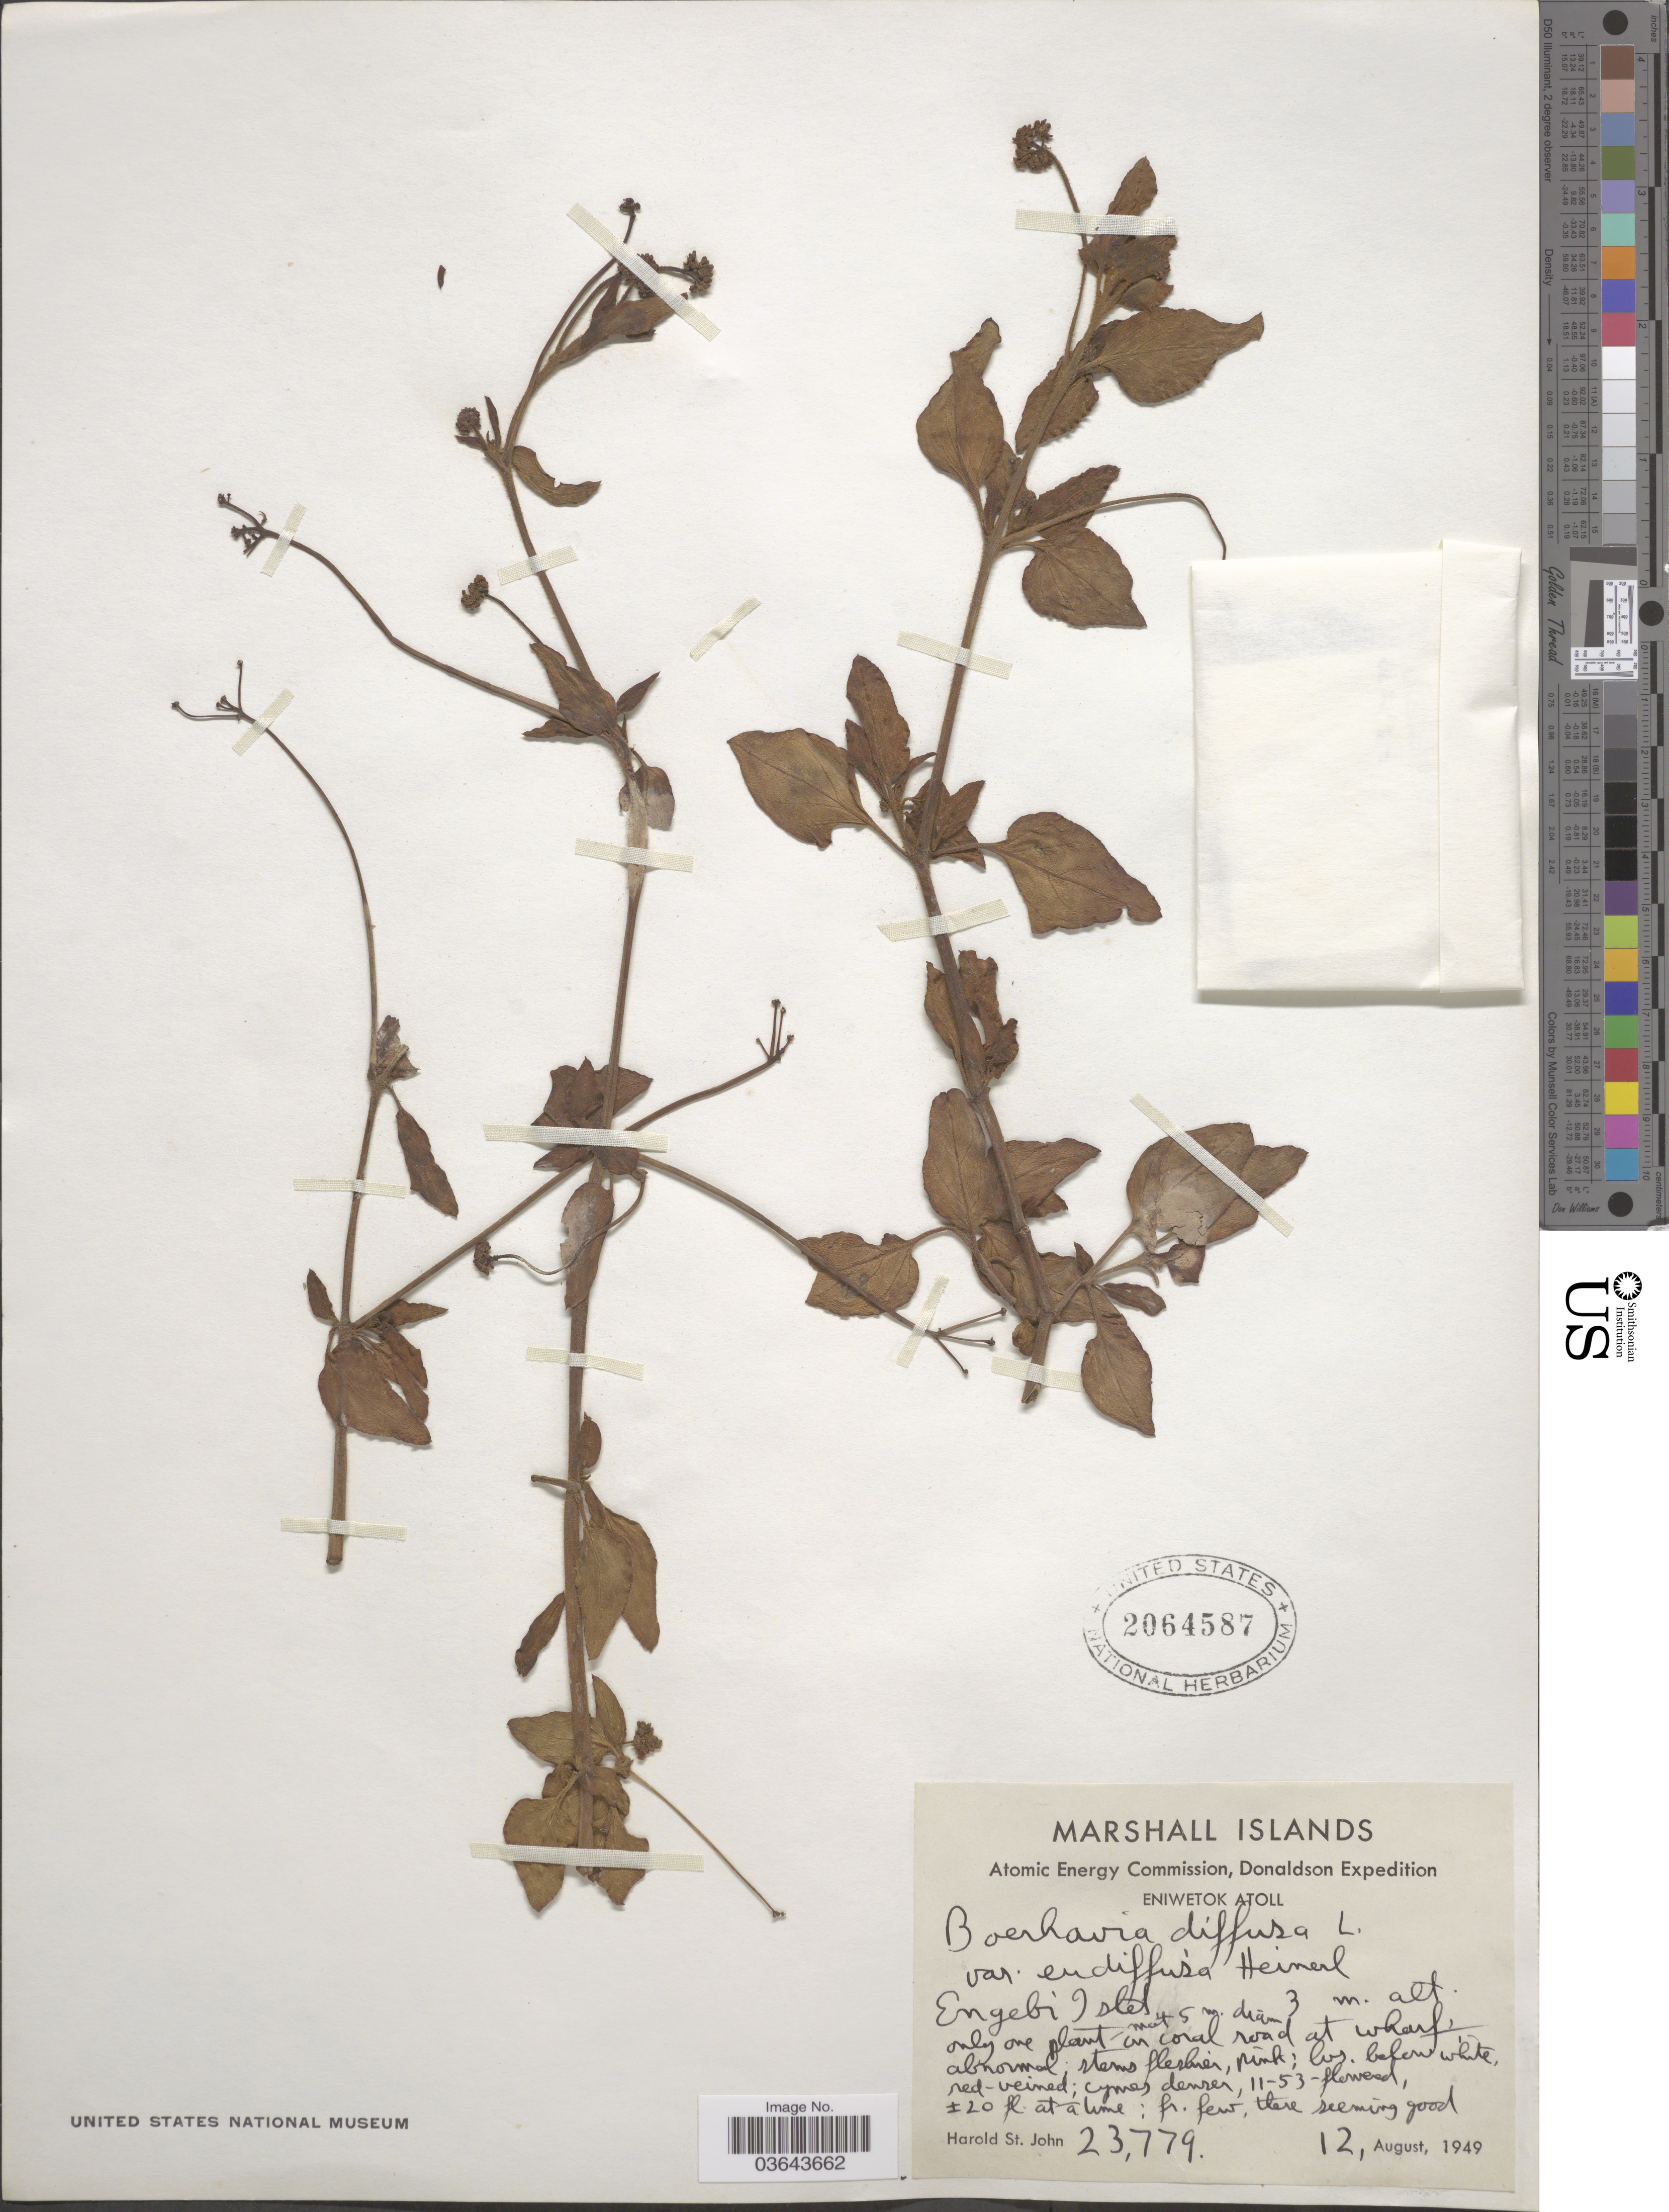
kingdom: Plantae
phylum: Tracheophyta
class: Magnoliopsida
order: Caryophyllales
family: Nyctaginaceae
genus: Boerhavia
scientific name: Boerhavia repens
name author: L.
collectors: H. St. John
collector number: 23779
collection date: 1949-08-12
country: Marshall Islands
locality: Eniwetok Atoll. Engebi Islet.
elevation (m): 3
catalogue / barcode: US 2064587